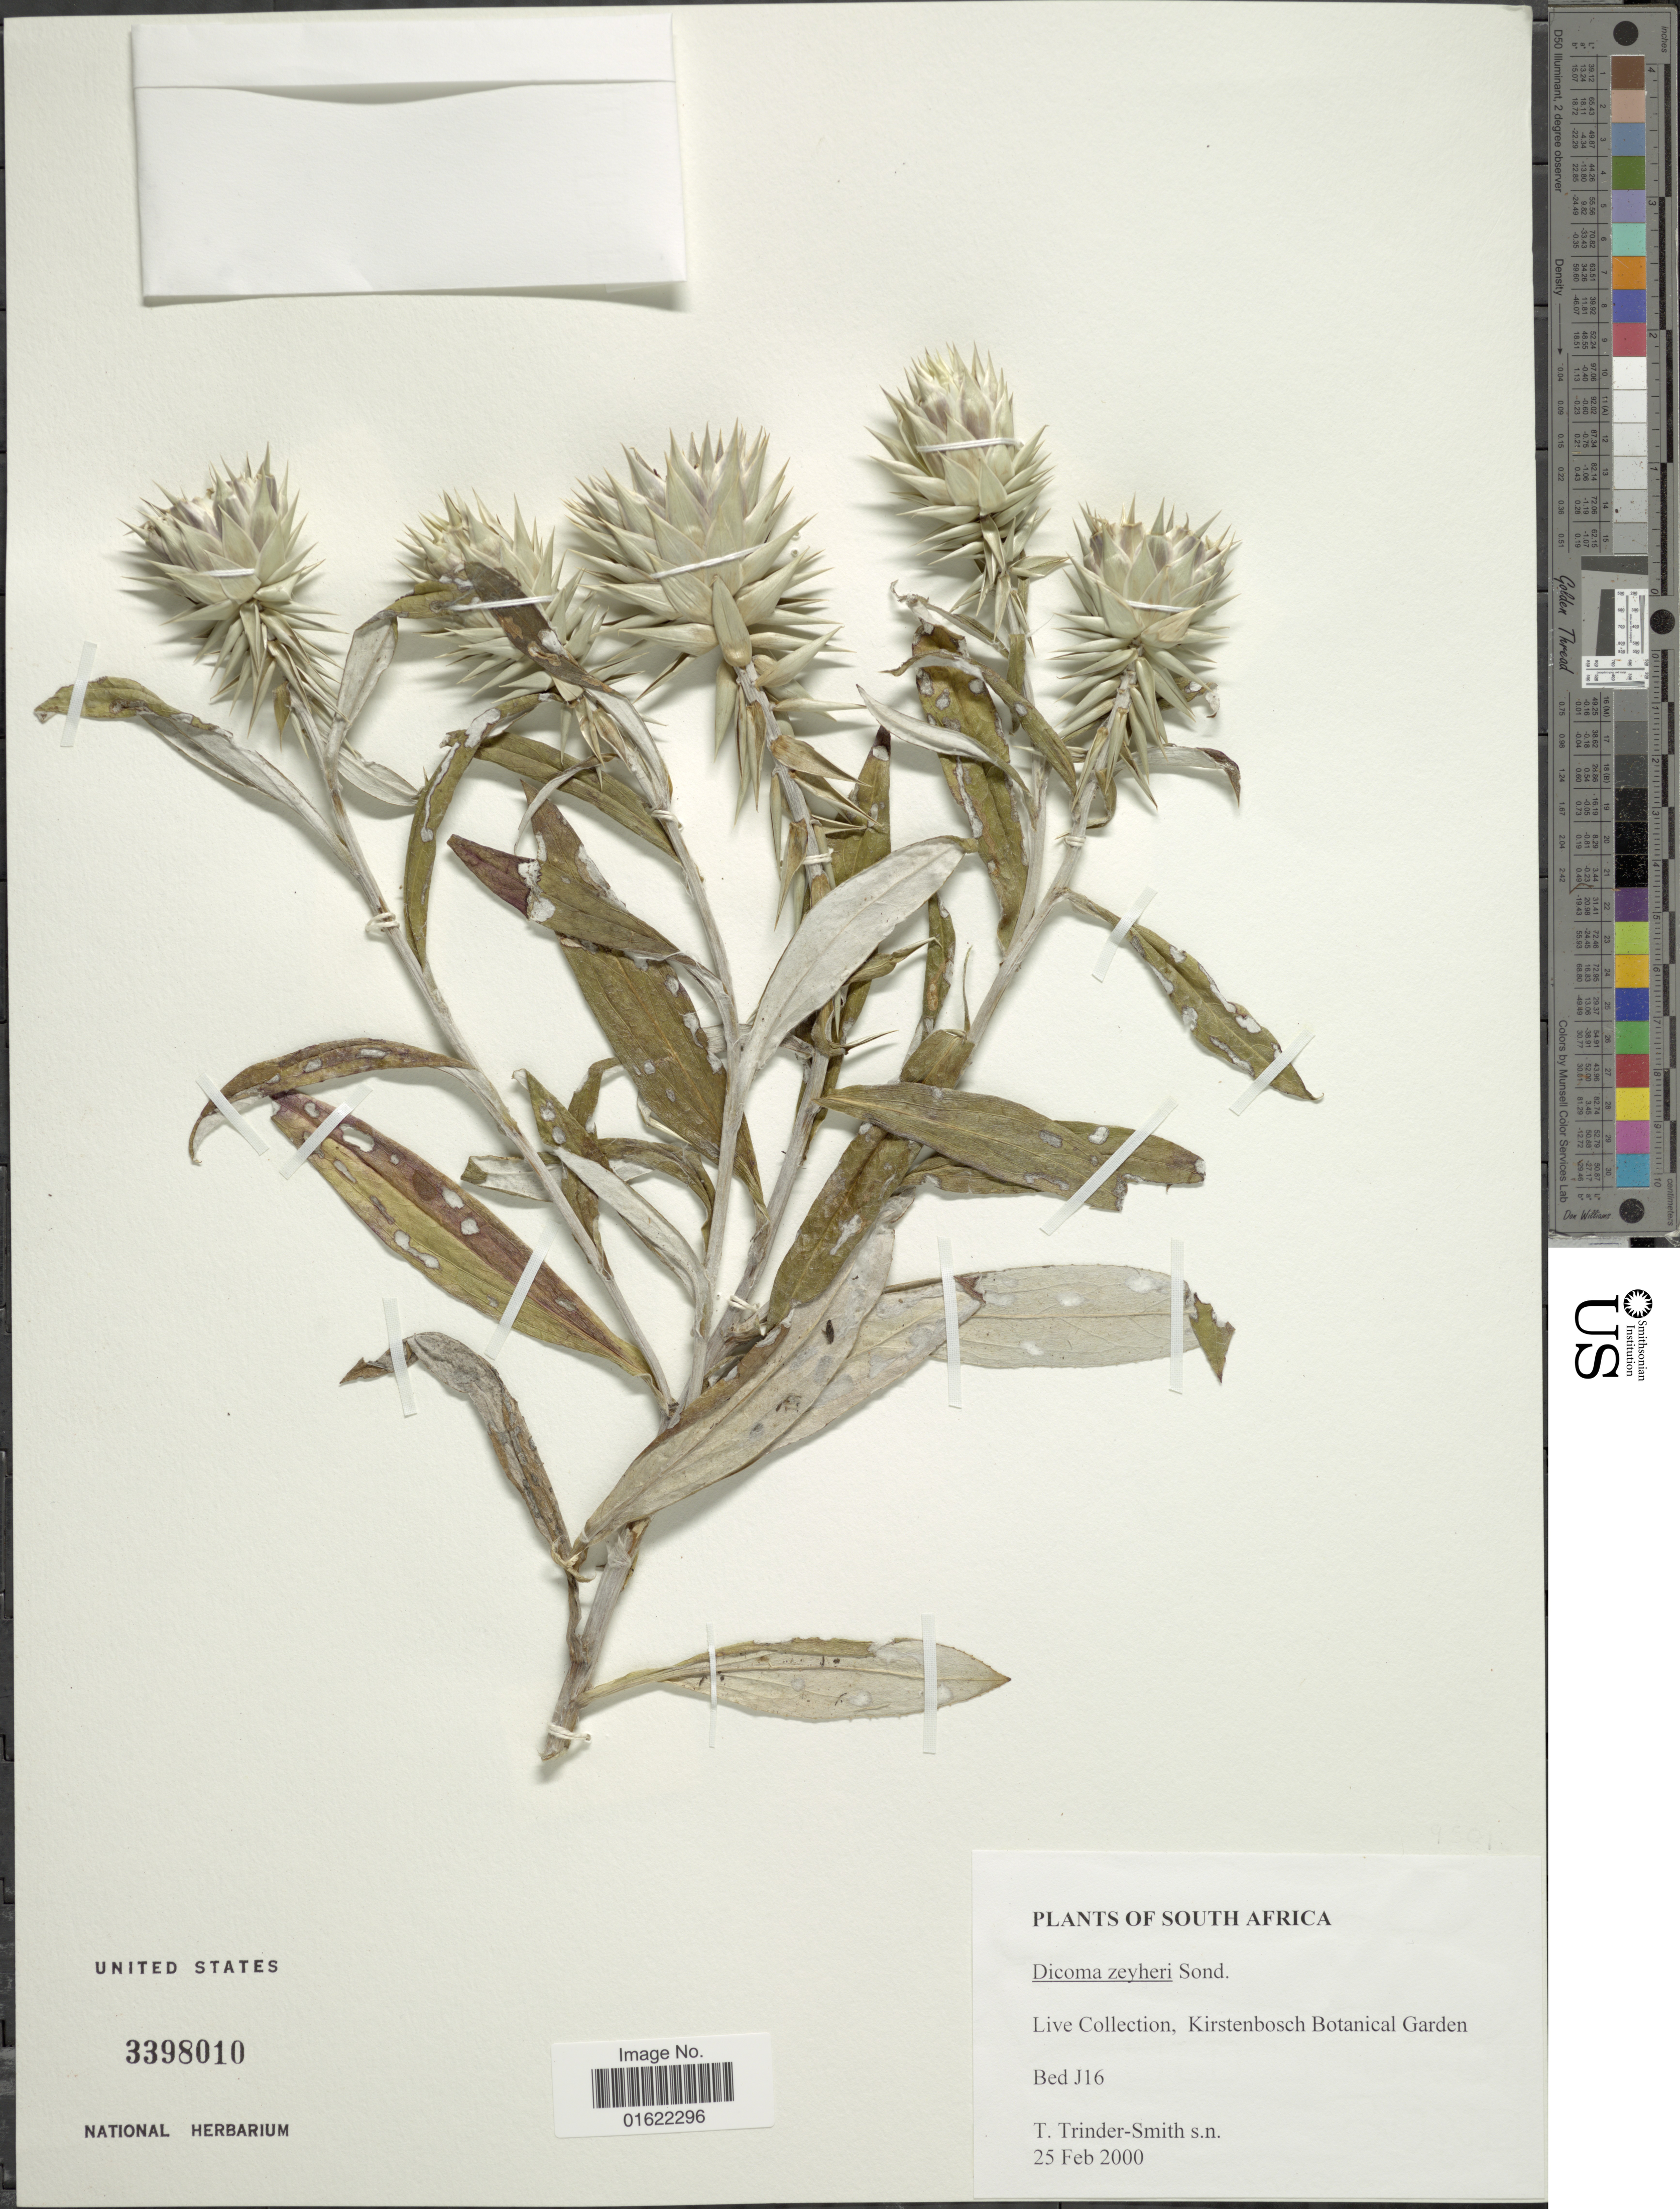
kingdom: Plantae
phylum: Tracheophyta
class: Magnoliopsida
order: Asterales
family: Asteraceae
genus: Macledium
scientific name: Macledium zeyheri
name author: (Sond.) S. Ortiz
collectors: T. H. Trinder-Smith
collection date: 2000-02-25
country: South Africa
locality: Live Collection. Kirstenbosch Botanical Garden, Bed J16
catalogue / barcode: US 3398010